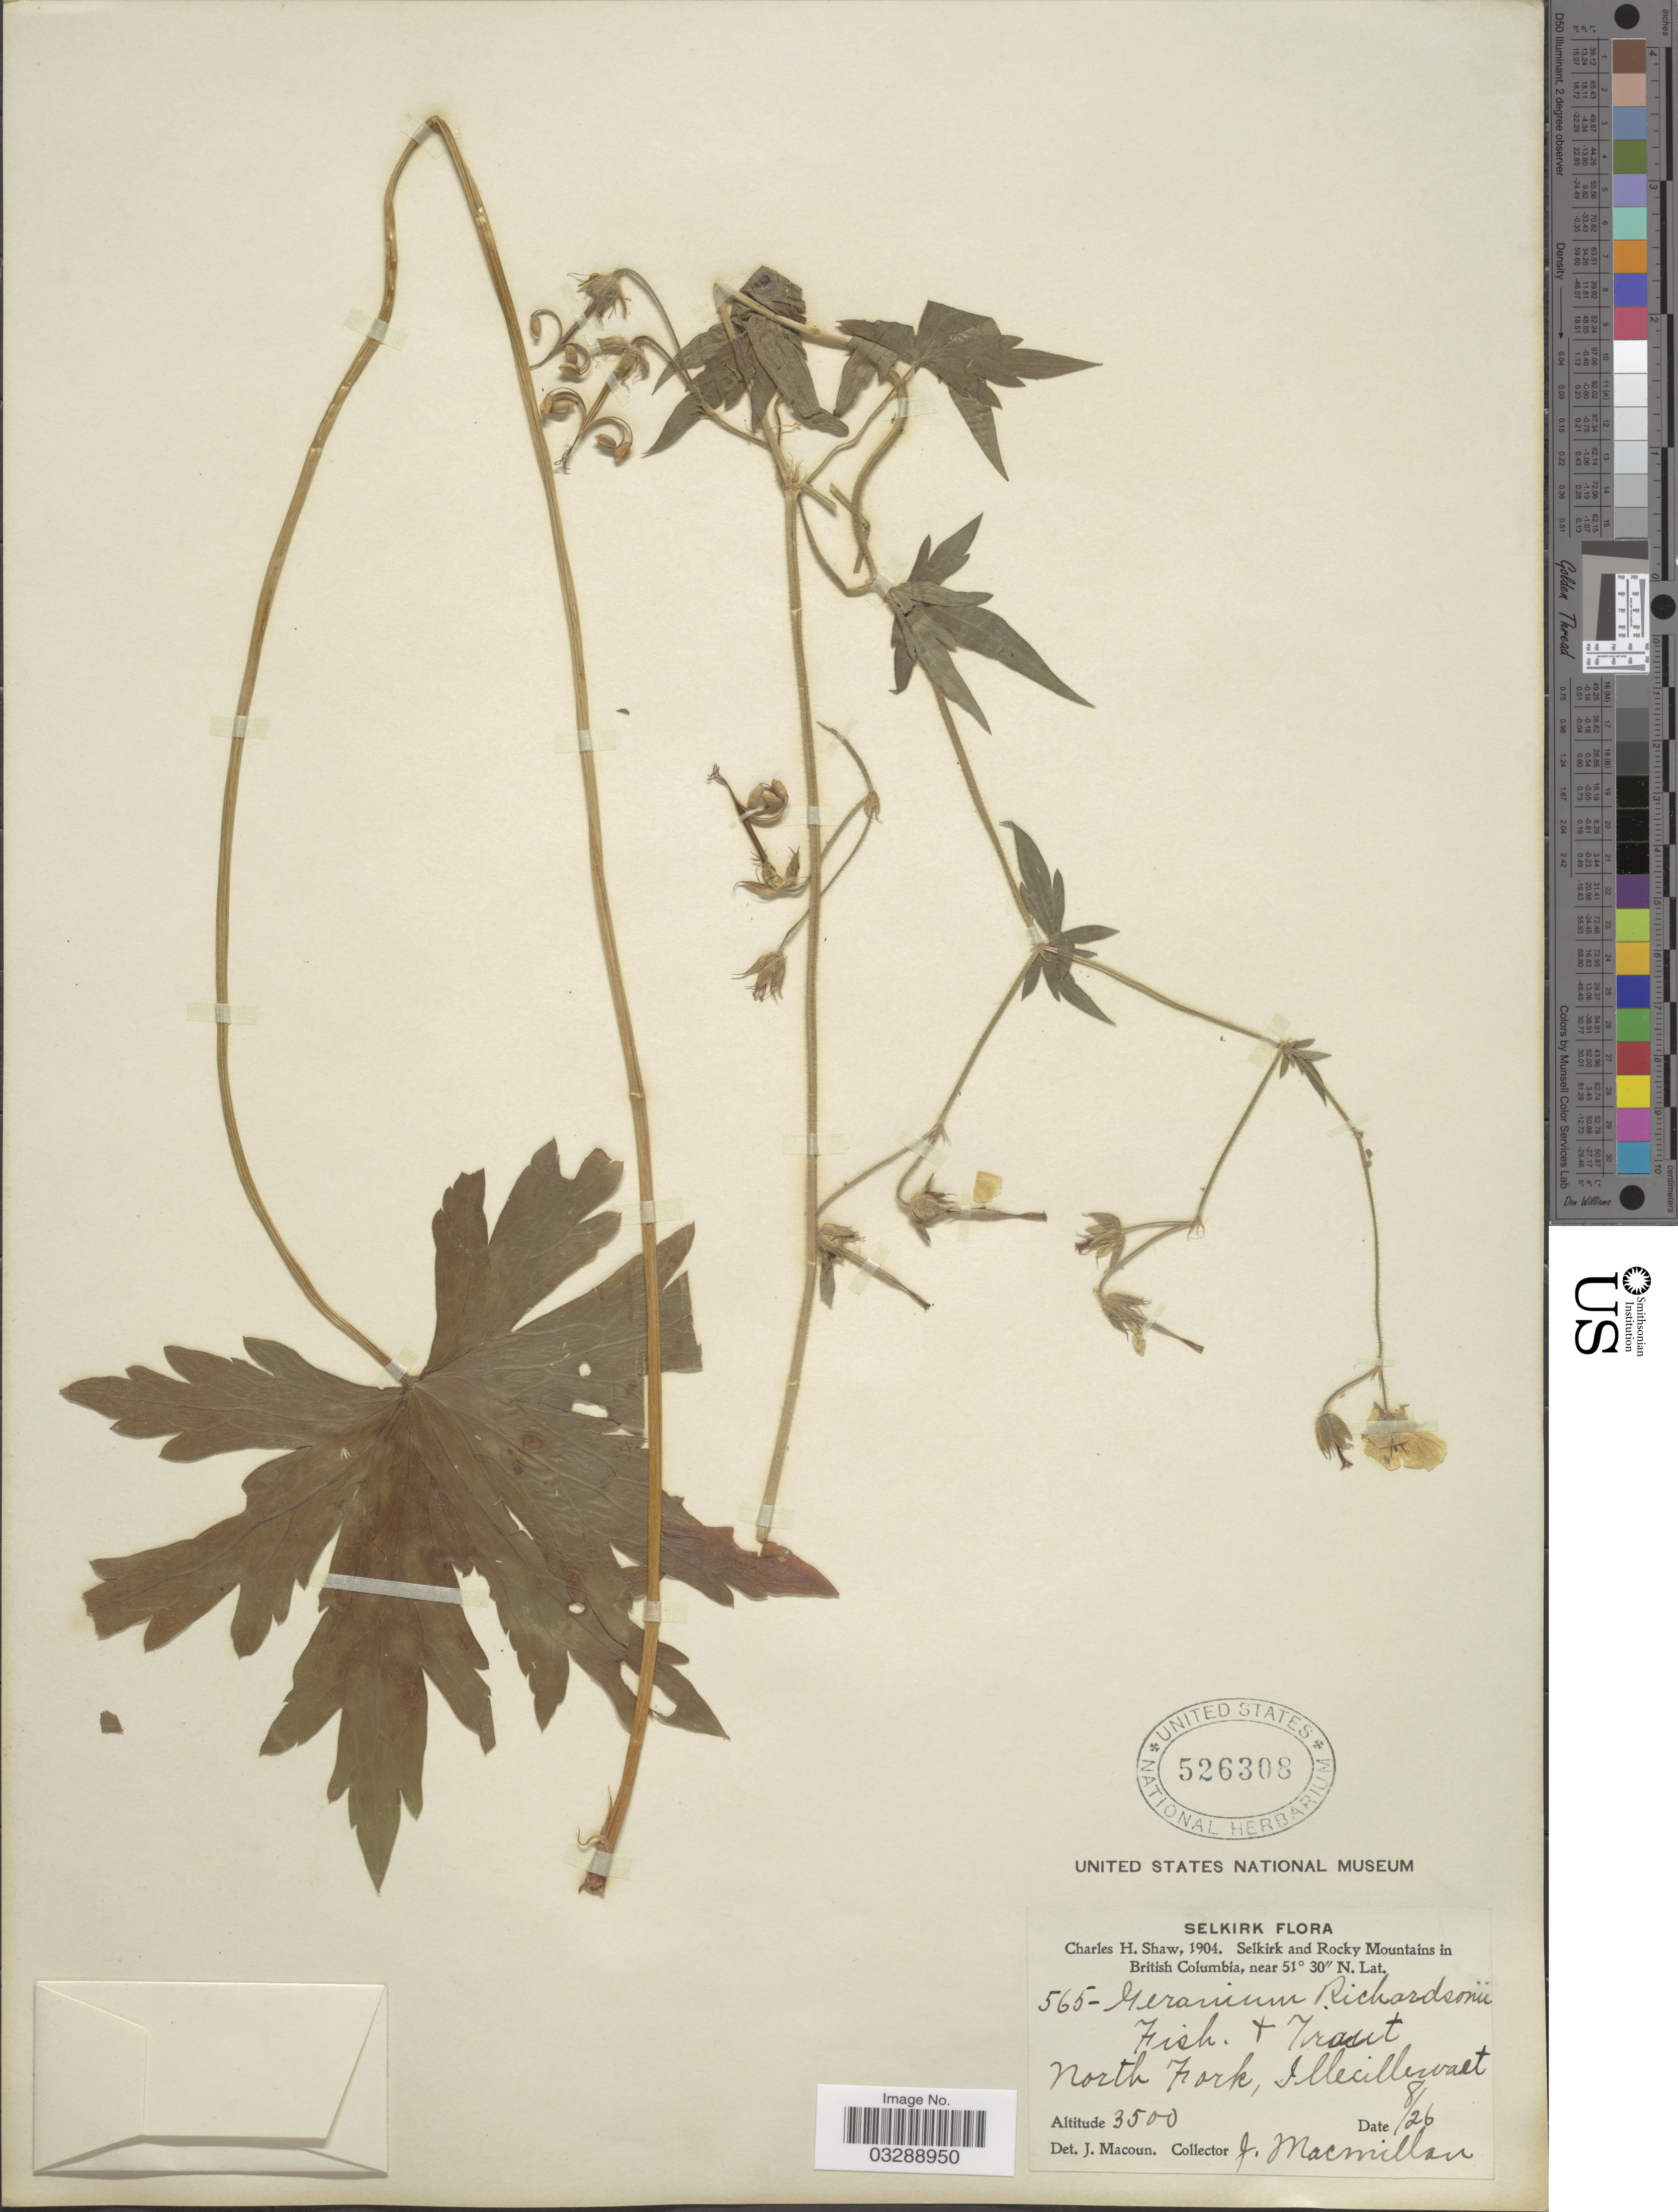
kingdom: Plantae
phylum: Tracheophyta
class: Magnoliopsida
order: Geraniales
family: Geraniaceae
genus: Geranium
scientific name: Geranium richardsonii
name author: Fisch. & Trautv.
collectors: J. Macmillan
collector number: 565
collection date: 1904-08-26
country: Canada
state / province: British Columbia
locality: Selkirk. Selkirk and Rocky Mountains in British Columbia. North Fork, Illecillewaet.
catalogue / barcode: US 526308